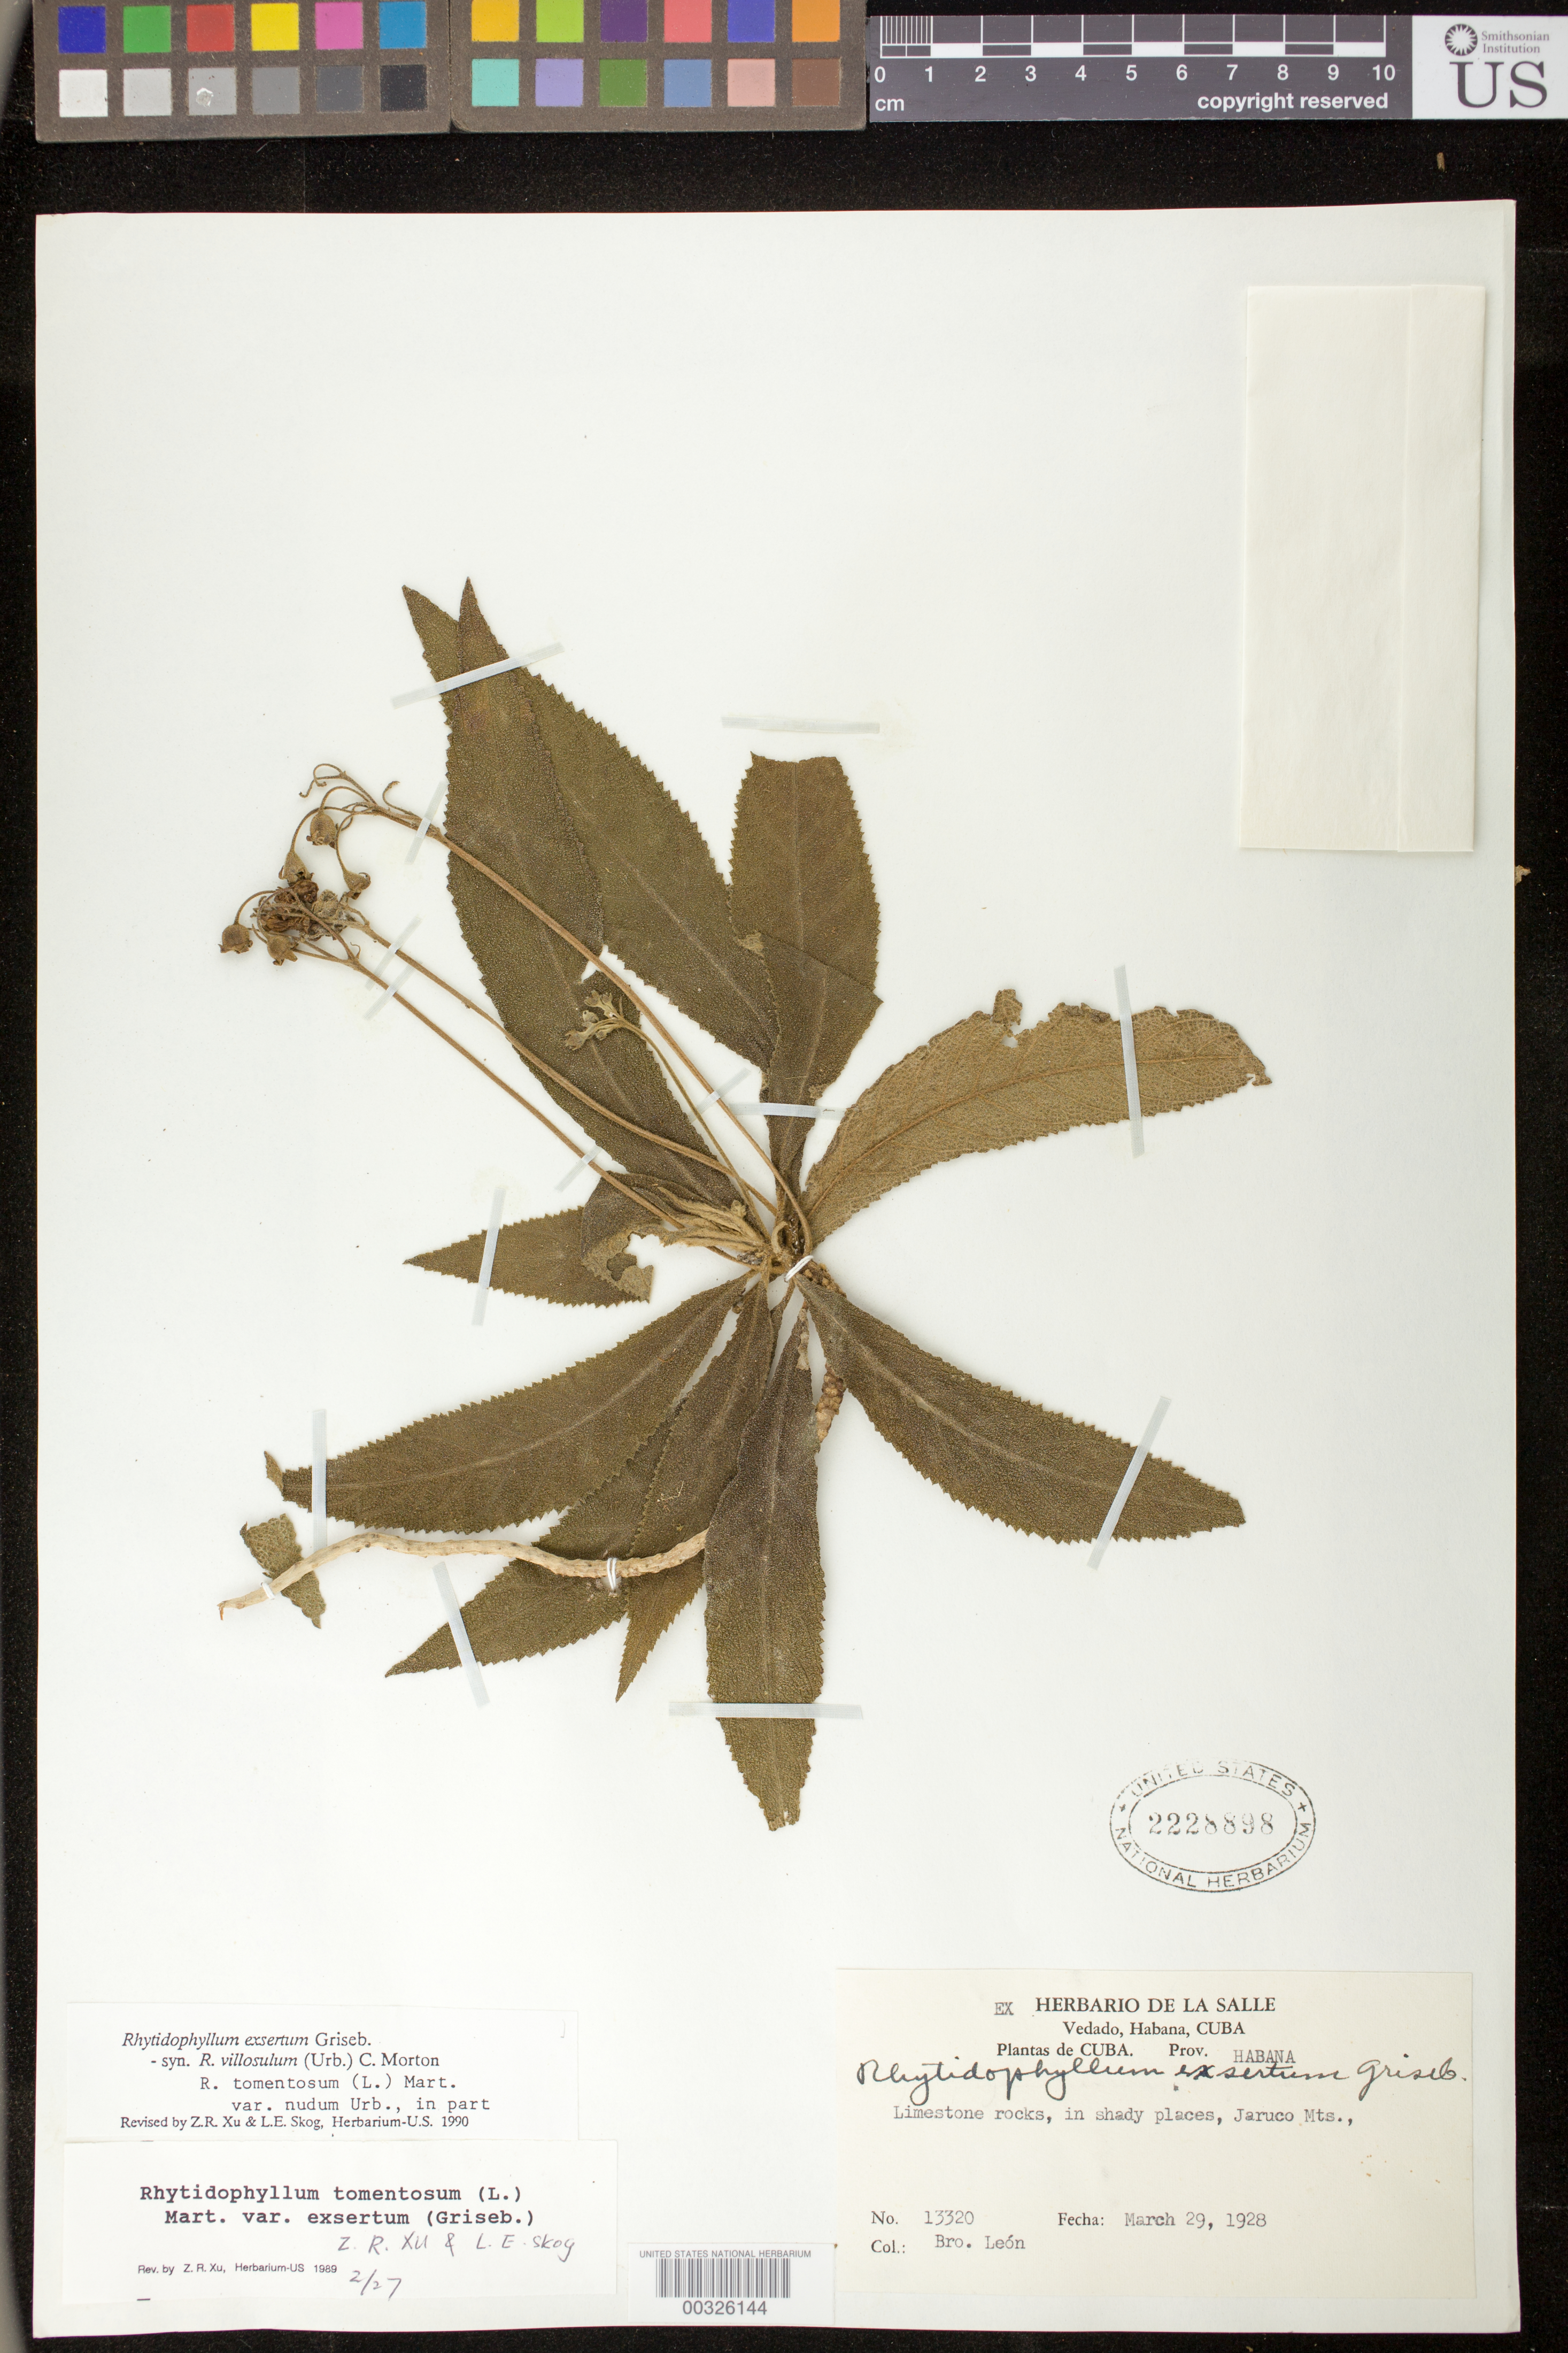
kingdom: Plantae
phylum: Tracheophyta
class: Magnoliopsida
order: Lamiales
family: Gesneriaceae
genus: Rhytidophyllum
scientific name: Rhytidophyllum exsertum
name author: Griseb.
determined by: Skog, Laurence E.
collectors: F. Leon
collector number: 13320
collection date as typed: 29 Mar 1928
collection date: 1928-03-29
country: Cuba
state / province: La Habana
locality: [Escalera de Jaruco] Jaruco Mts.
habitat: Limestone rocks, in shady places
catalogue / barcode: US 2228898